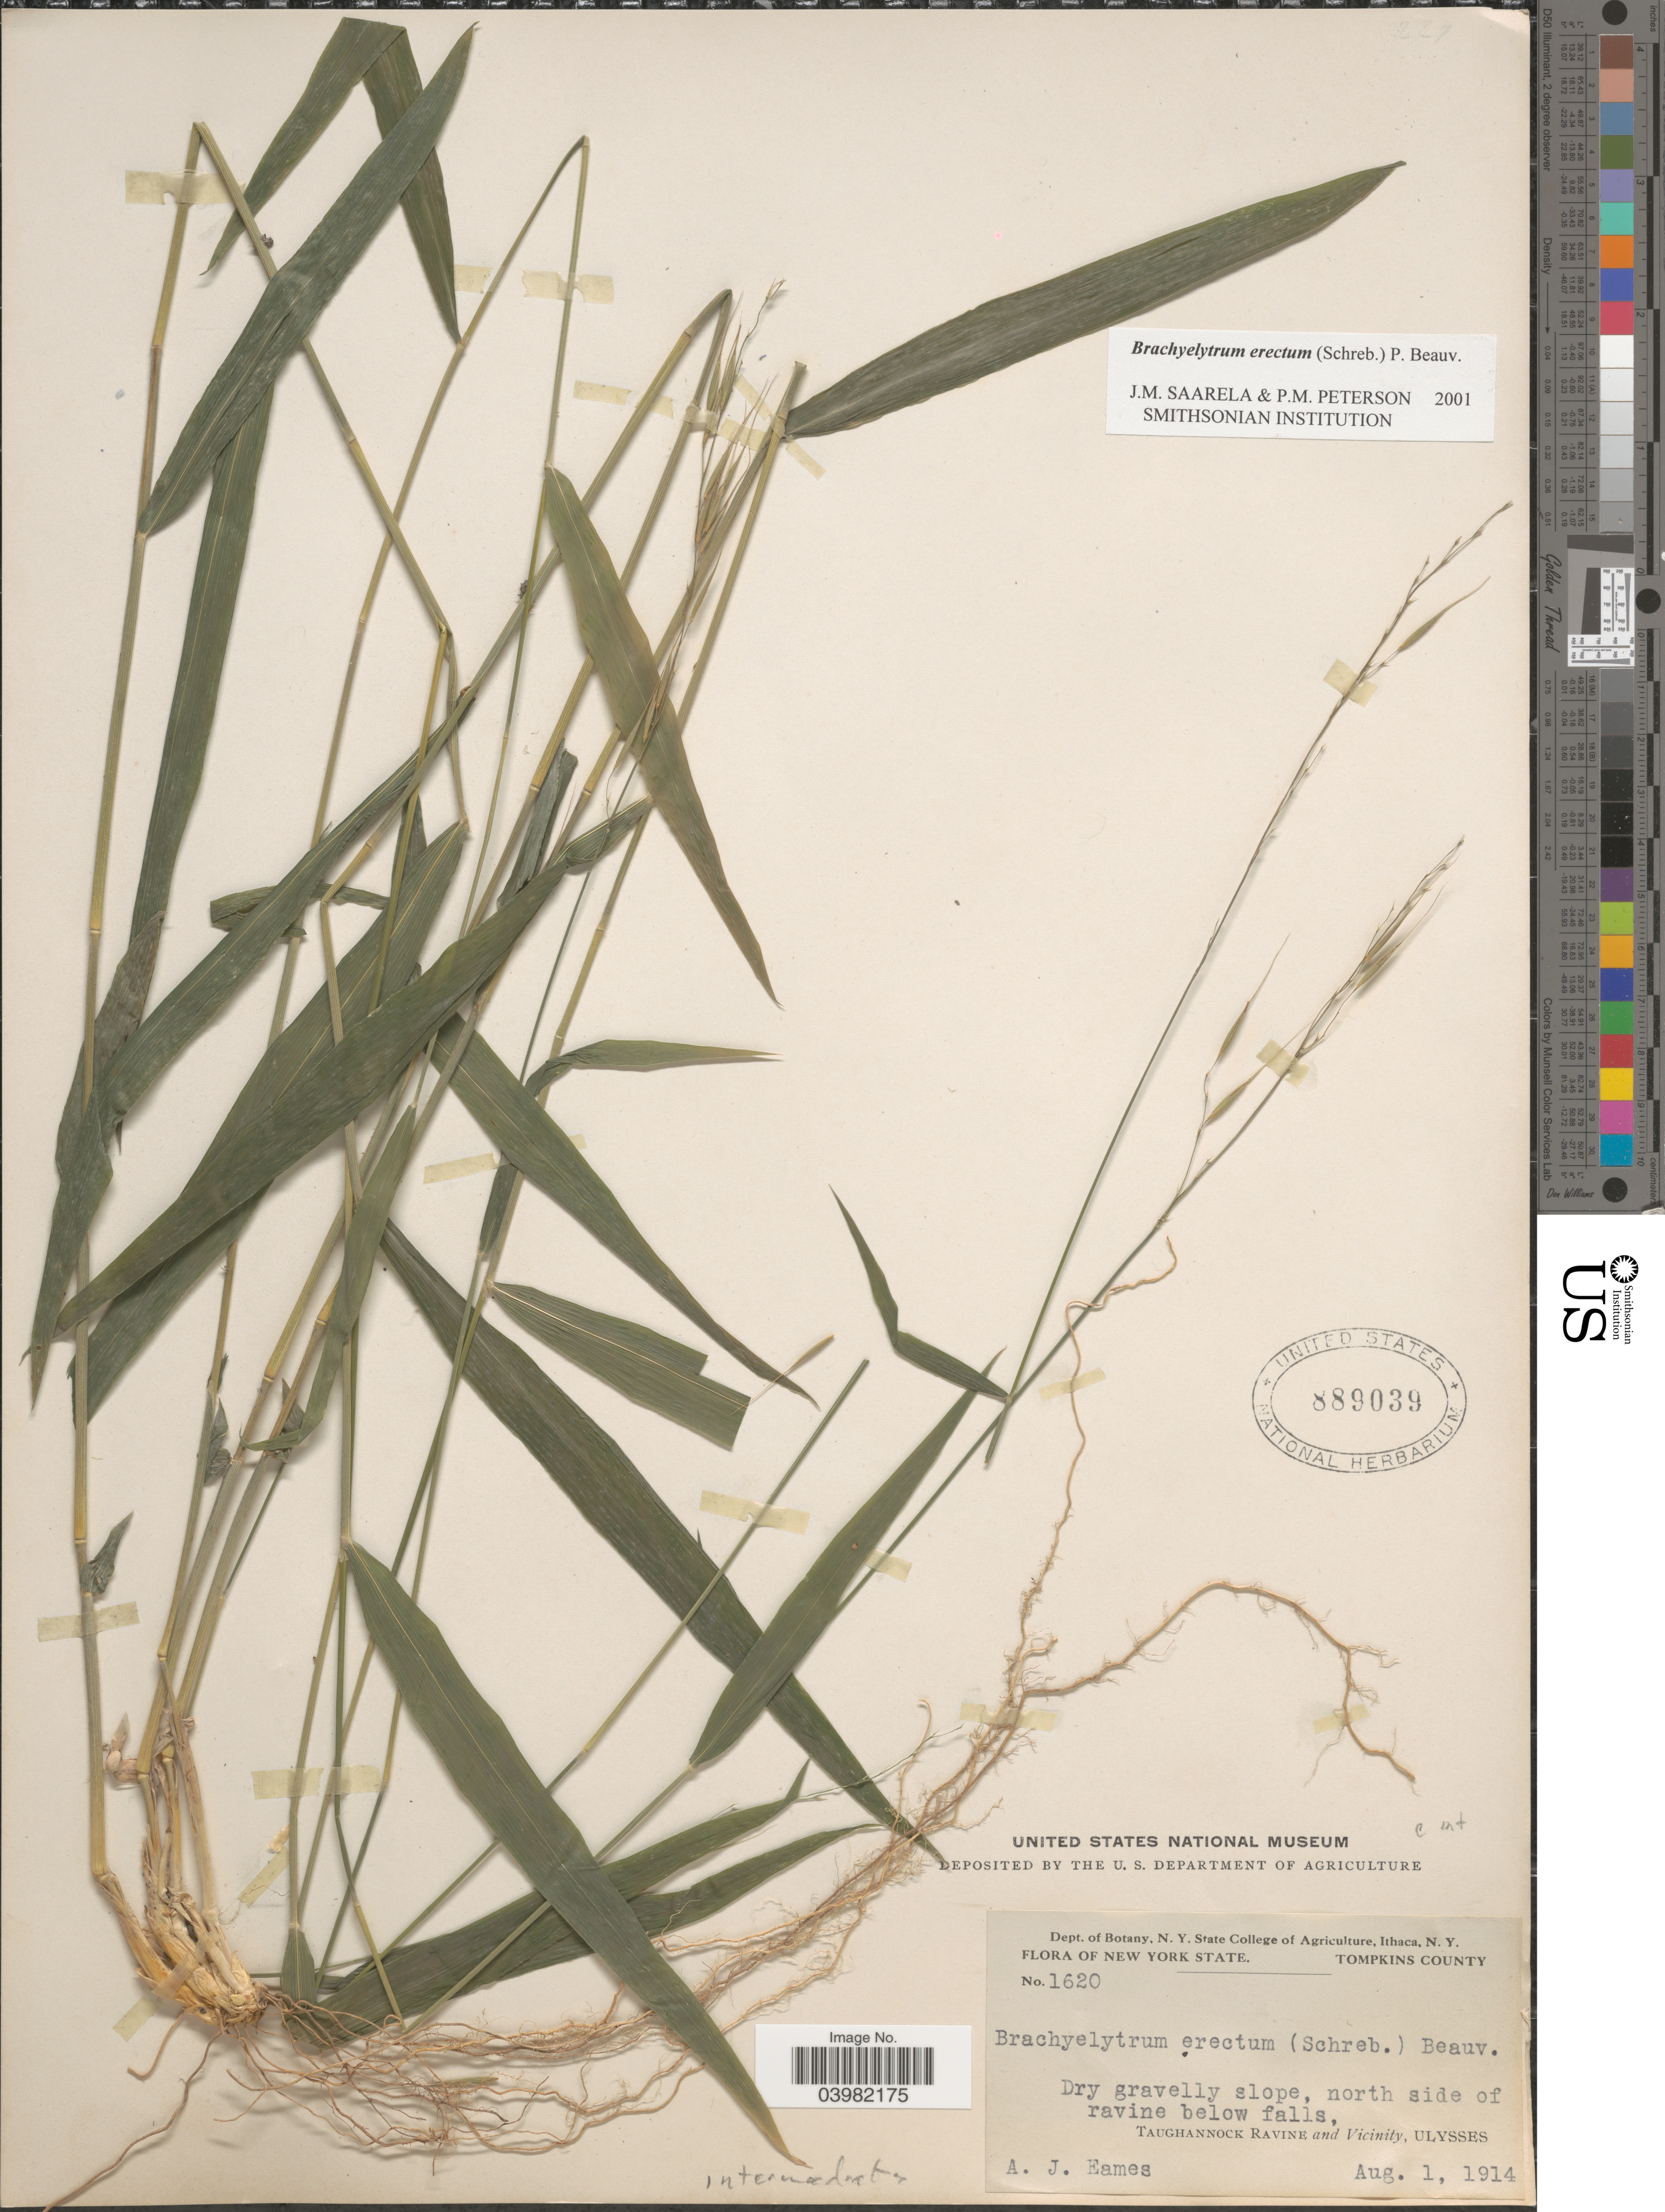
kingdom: Plantae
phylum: Tracheophyta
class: Liliopsida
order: Poales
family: Poaceae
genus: Brachyelytrum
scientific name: Brachyelytrum erectum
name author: (Schreb.) P. Beauv.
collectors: A. J. Eames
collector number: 1620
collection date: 1914-08-01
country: United States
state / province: New York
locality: Tompkins County. North side of ravine below falls, Taughannock Ravine and Vicinity, Ulysses.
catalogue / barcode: US 889039